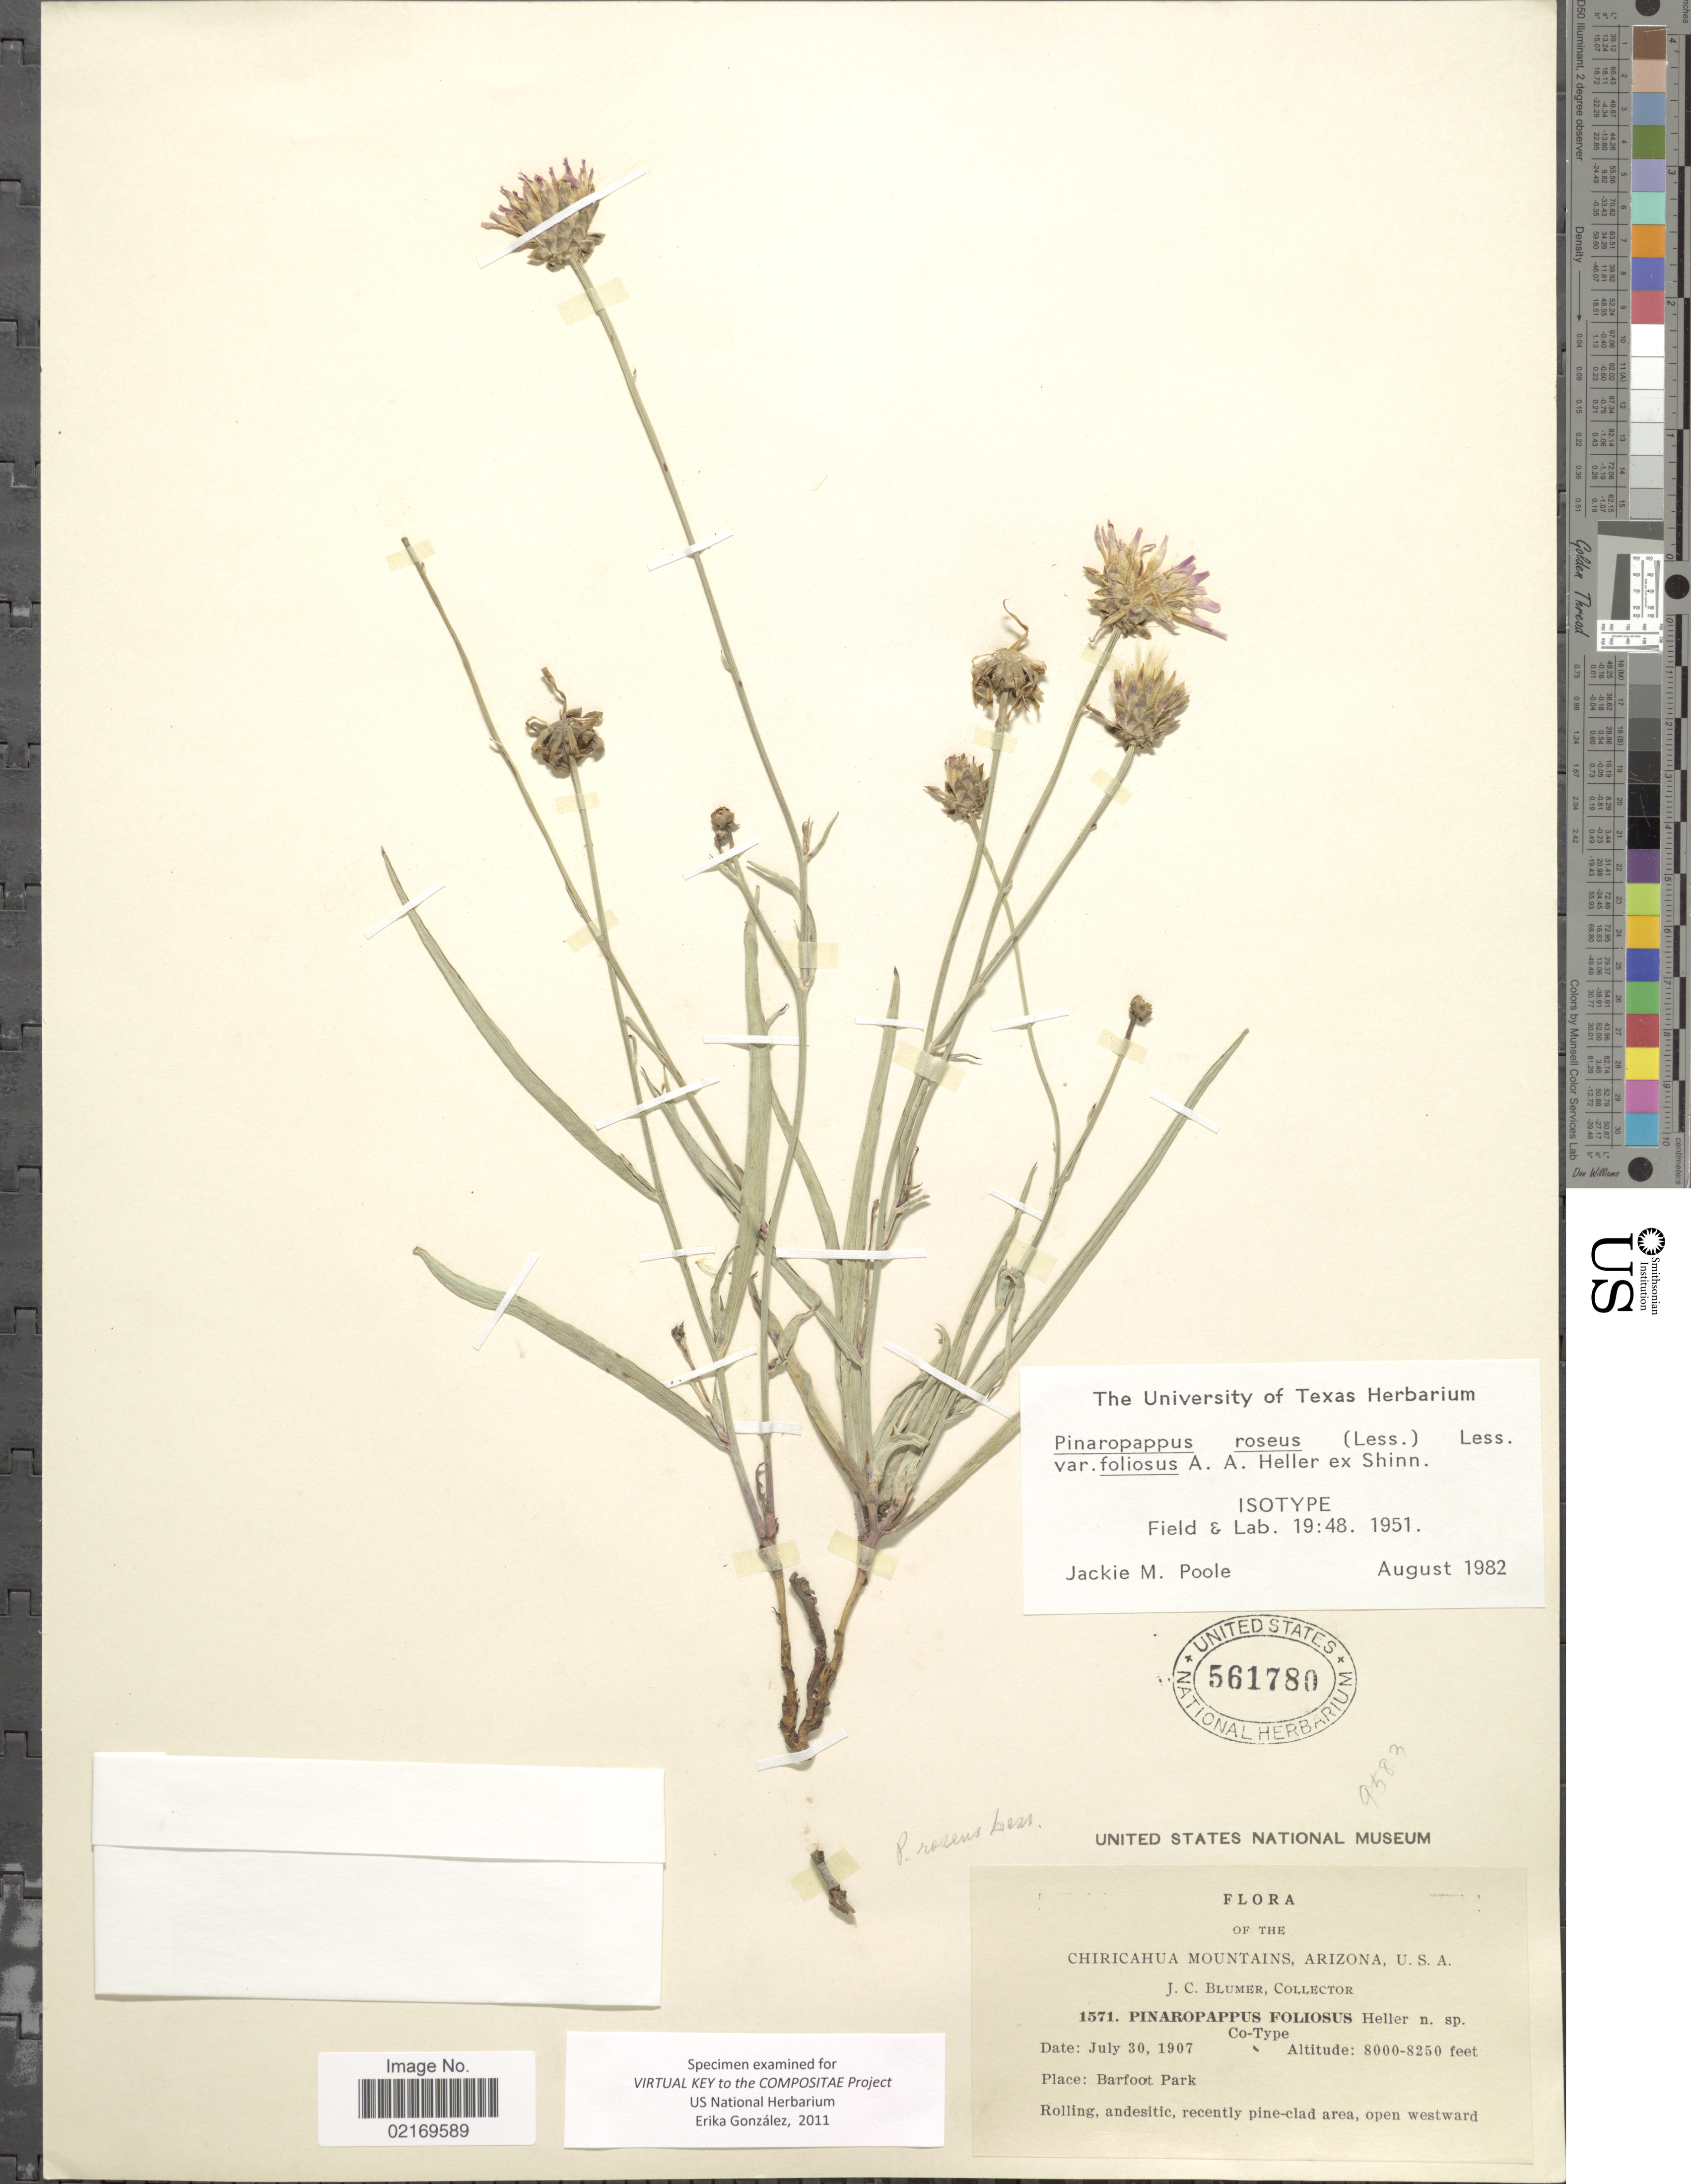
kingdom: Plantae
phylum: Tracheophyta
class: Magnoliopsida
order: Asterales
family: Asteraceae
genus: Pinaropappus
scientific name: Pinaropappus roseus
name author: Less.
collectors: J. C. Blumer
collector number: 1571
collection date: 1907-07-30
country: United States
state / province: Arizona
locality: Chiricahua Mountains, Barfoot Park.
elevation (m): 2438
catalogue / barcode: US 561780